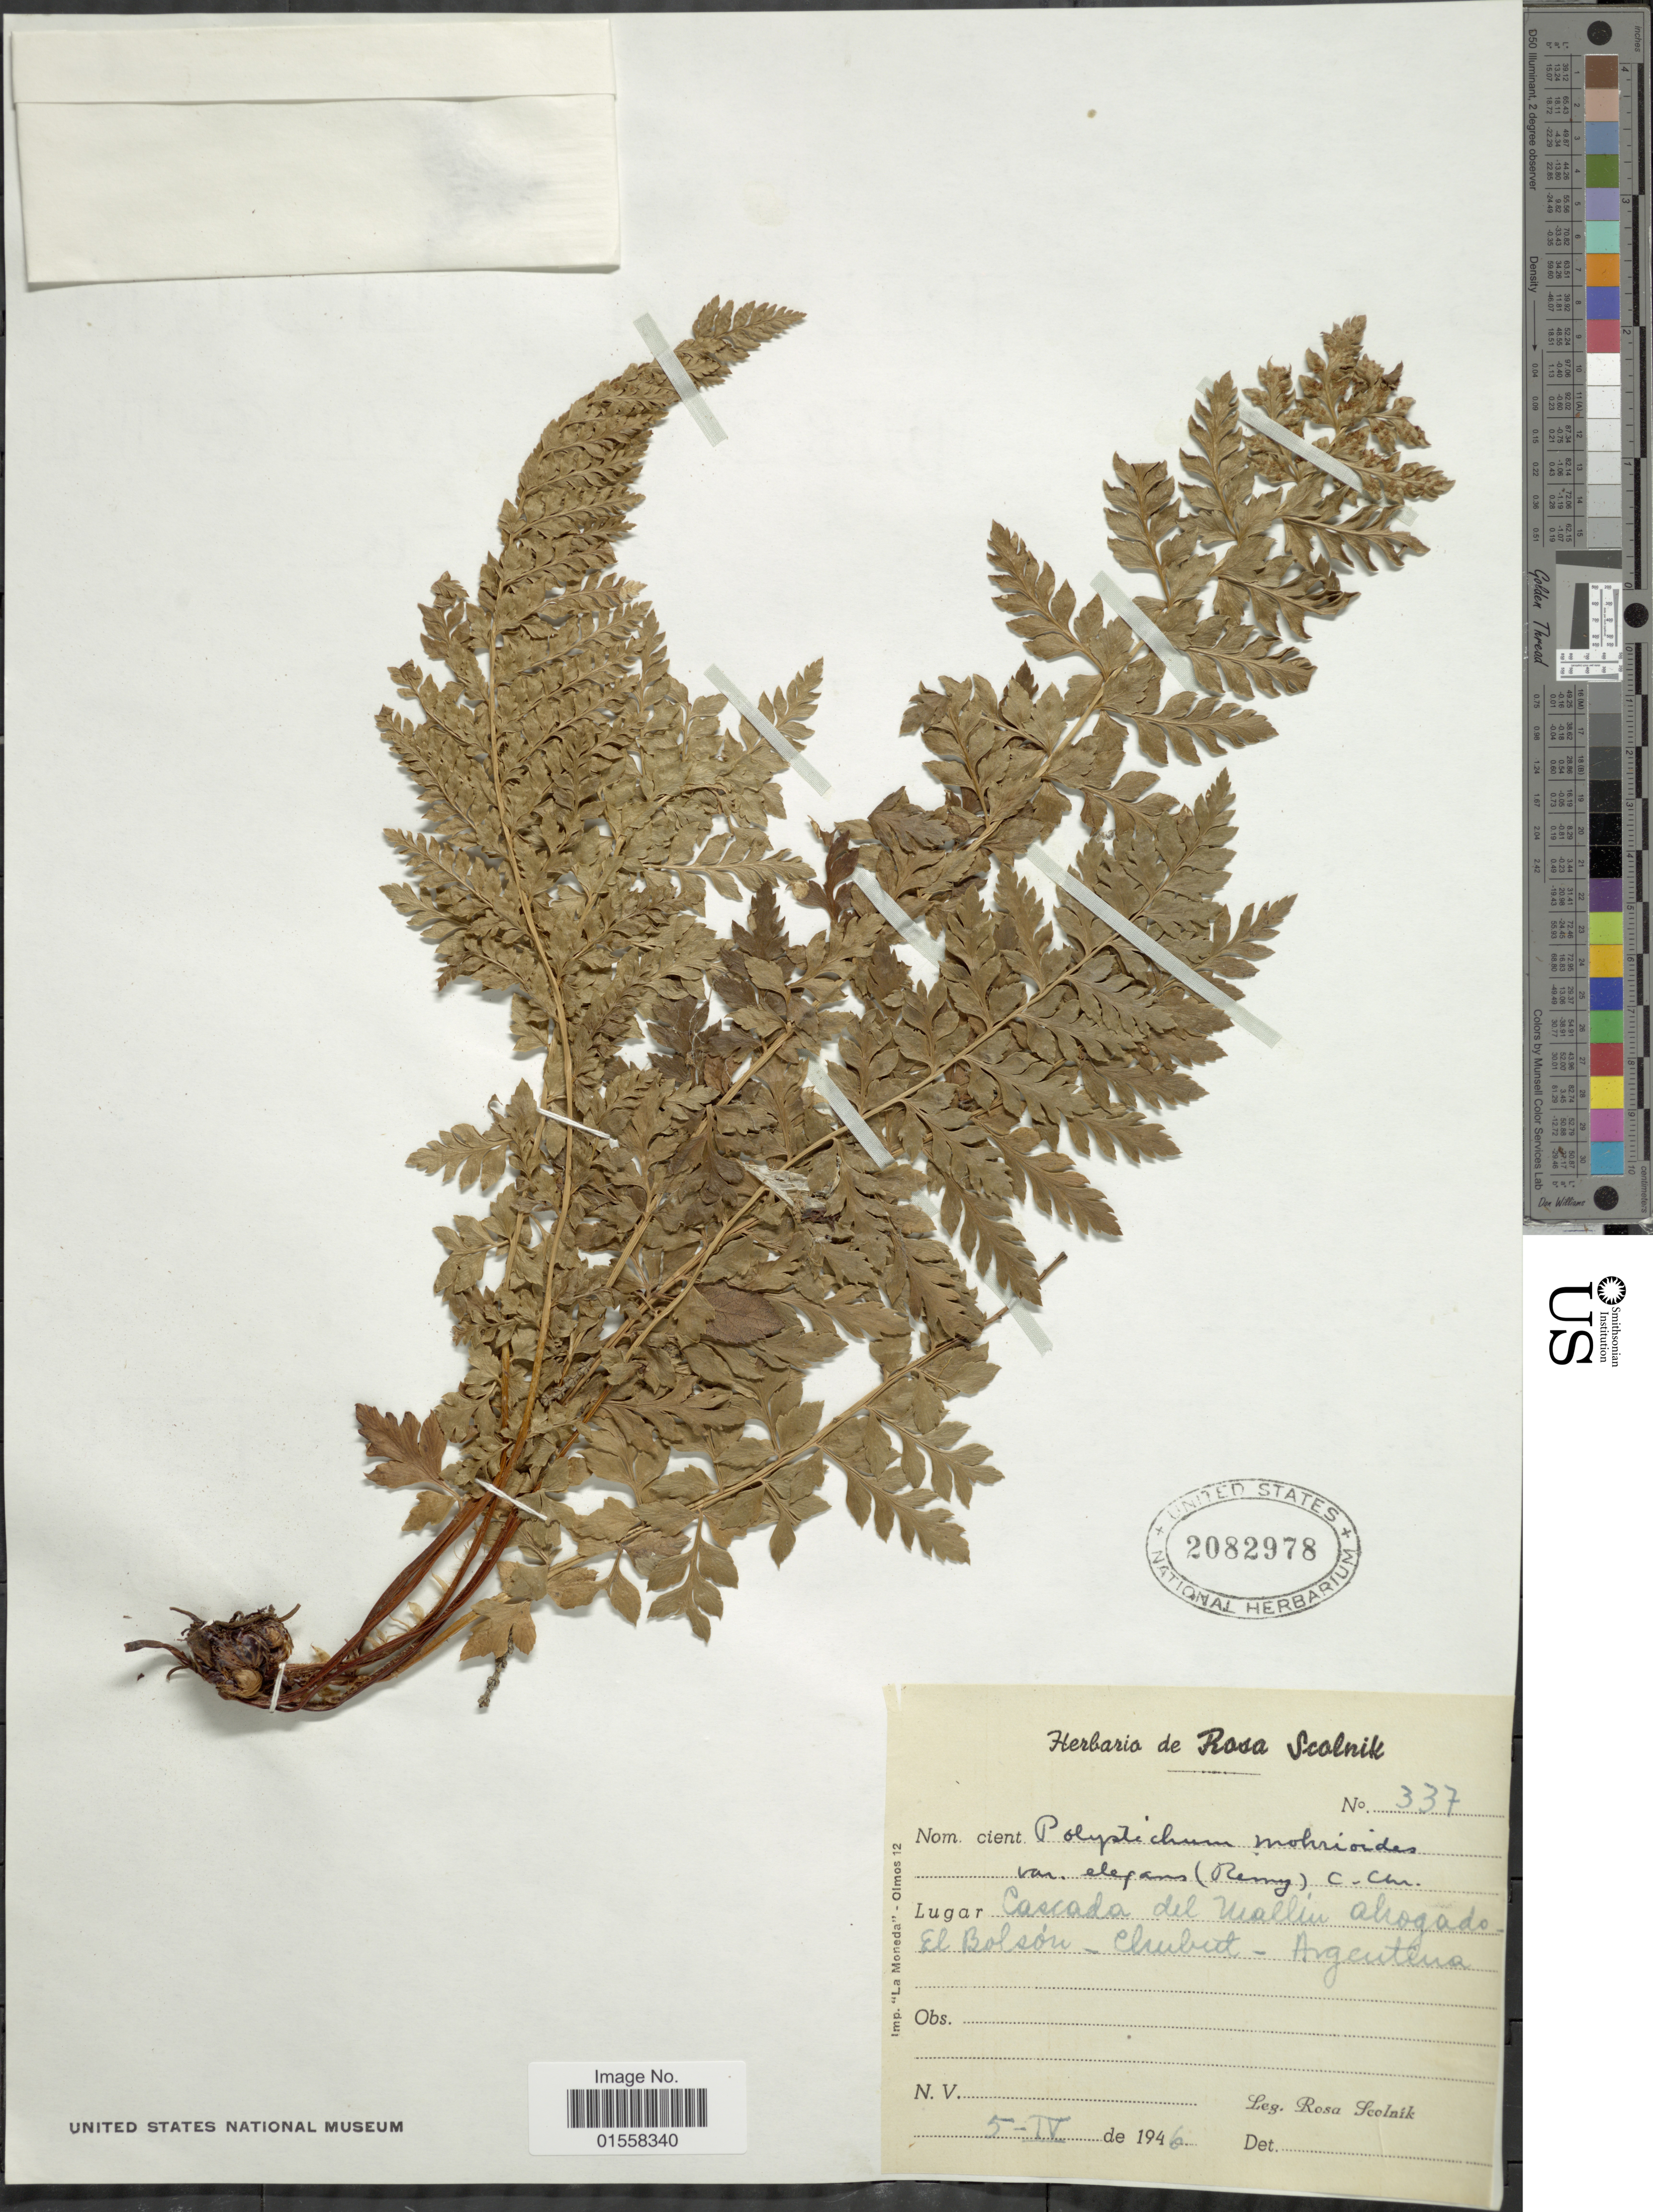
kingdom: Plantae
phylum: Tracheophyta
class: Polypodiopsida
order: Polypodiales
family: Dryopteridaceae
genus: Polystichum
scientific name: Polystichum mohrioides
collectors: R. Scolnik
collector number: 337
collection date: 1946-04-05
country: Argentina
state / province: Chubut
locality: Casacade del Mallin Abrogado El Bolson - Chubut- Argentina.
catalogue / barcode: US 2082978